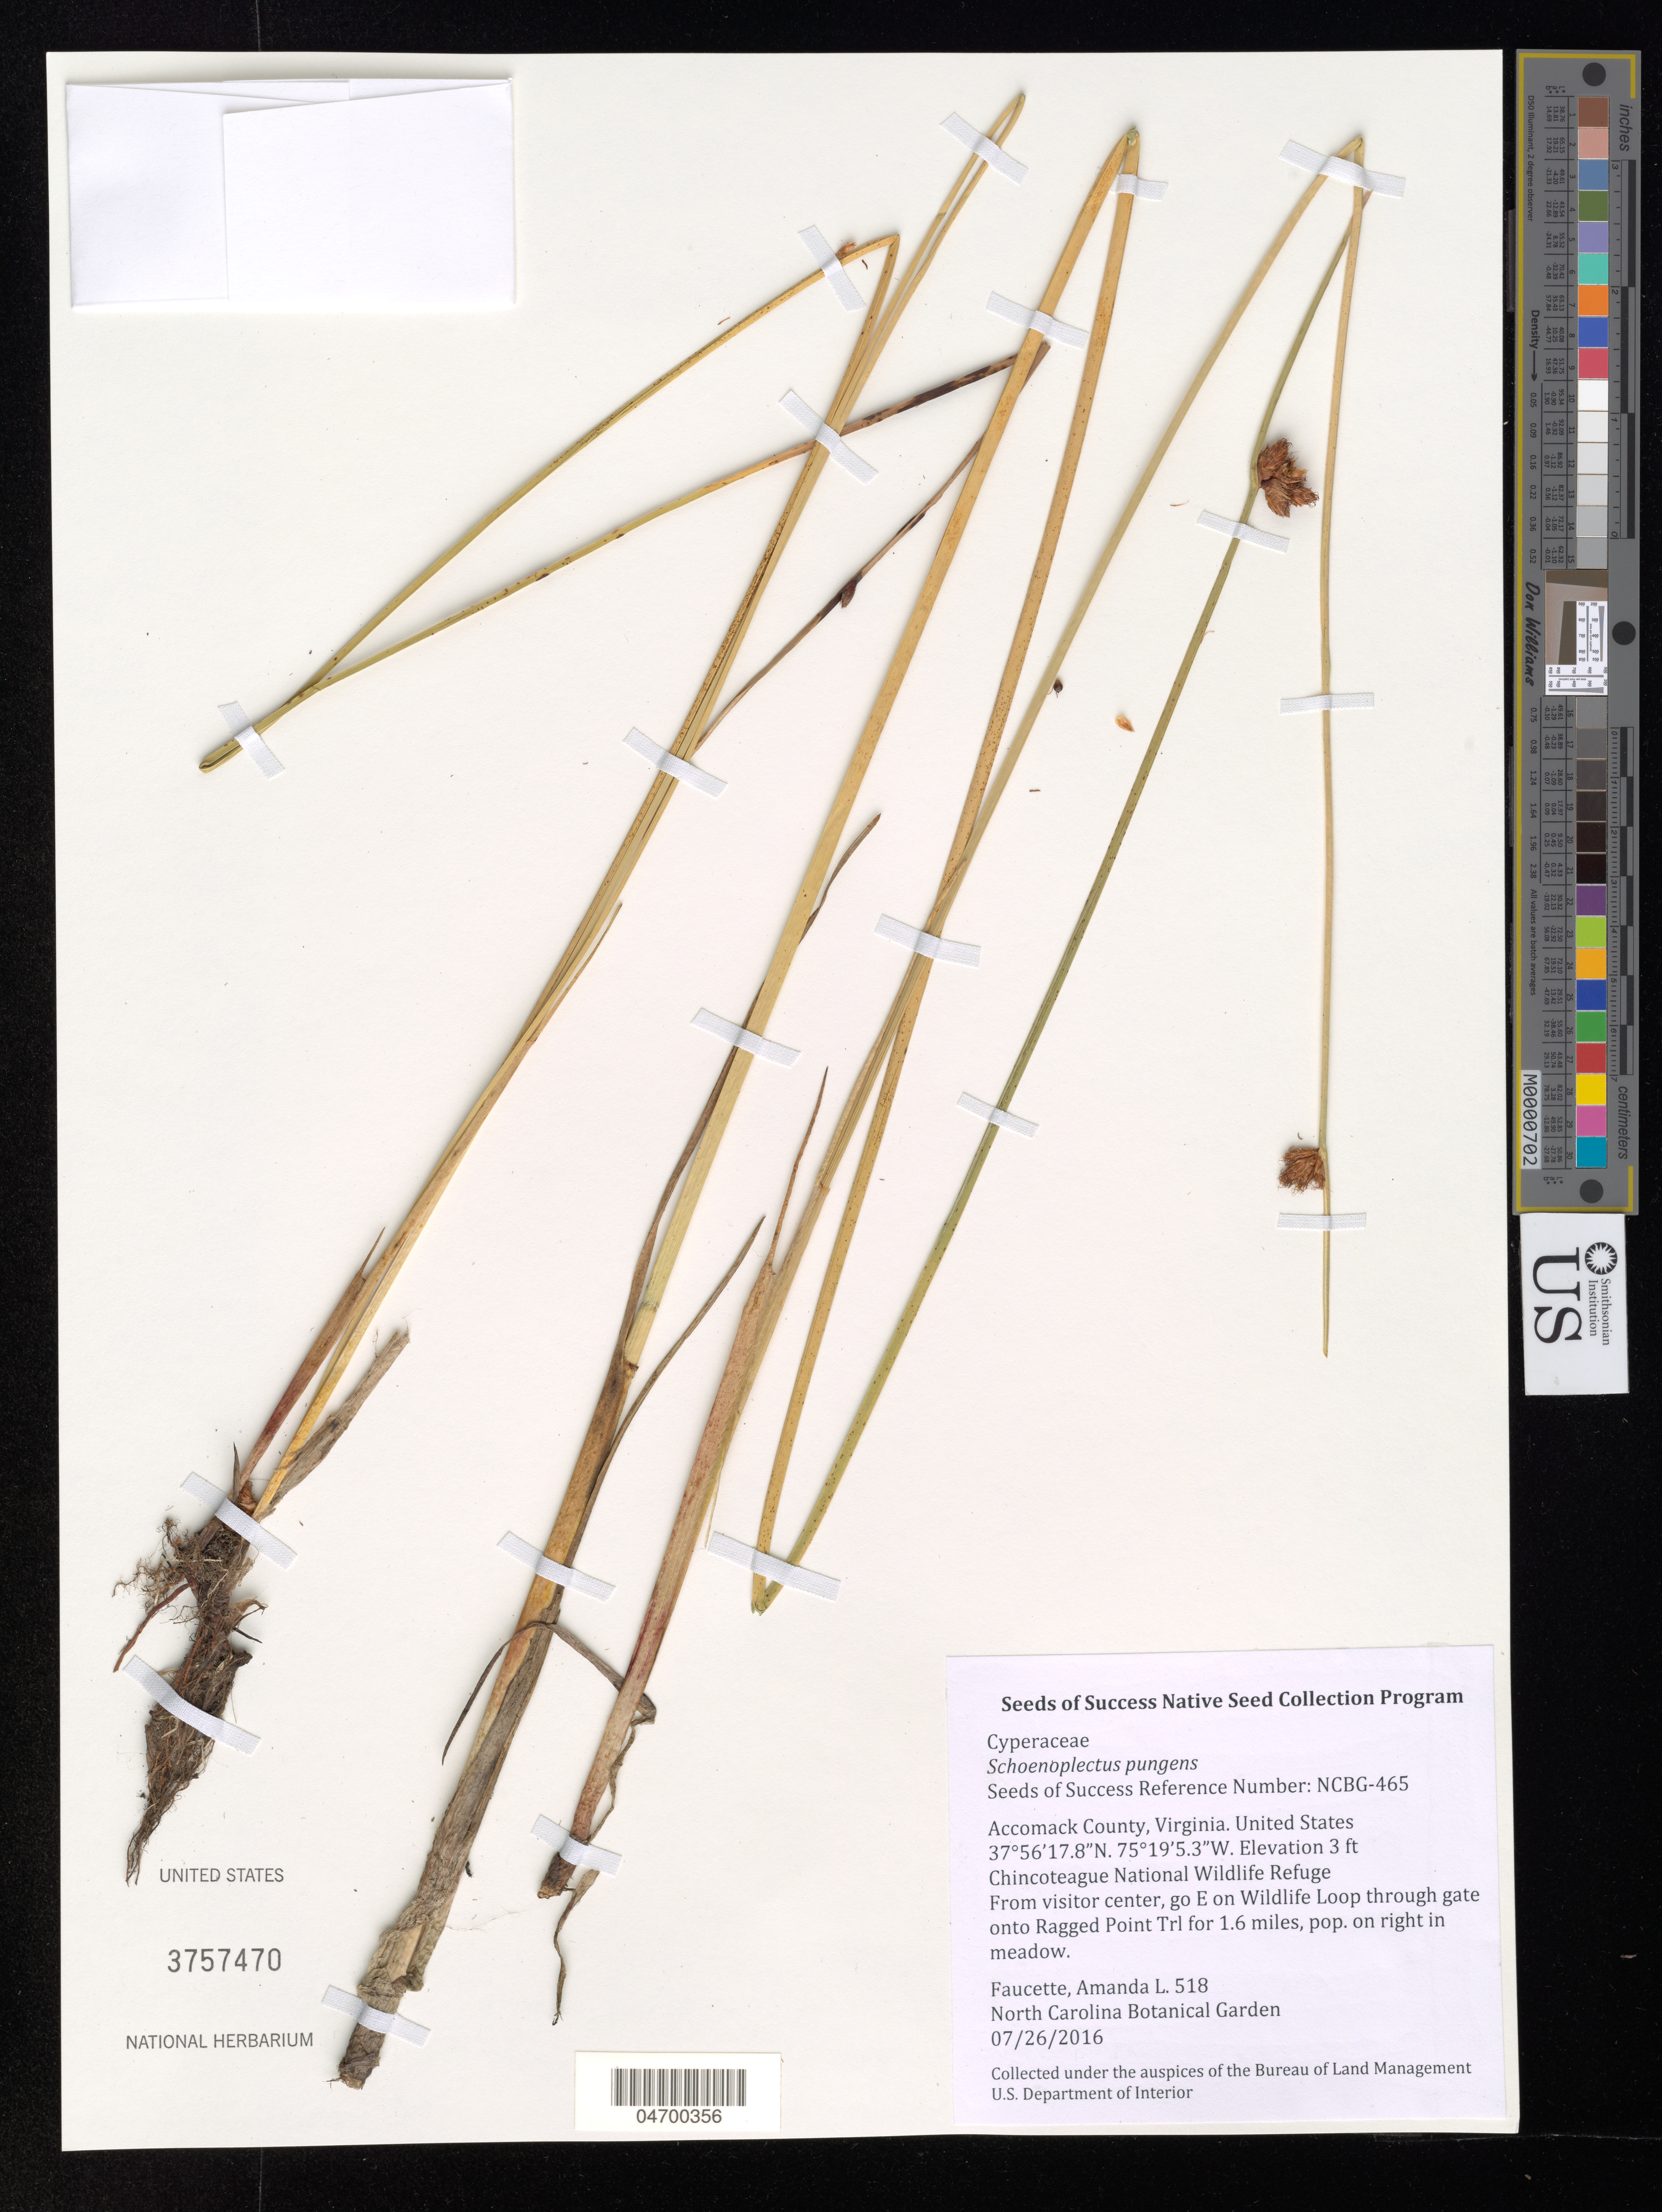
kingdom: Plantae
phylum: Tracheophyta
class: Liliopsida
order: Poales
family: Cyperaceae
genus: Schoenoplectus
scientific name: Schoenoplectus pungens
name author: (Vahl) Palla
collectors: A. Faucette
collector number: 518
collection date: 2016-07-26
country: United States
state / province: Virginia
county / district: Accomack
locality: Chincoteague National Wildlife Loop through gate onto Ragged Point Trl for 1.6 miles.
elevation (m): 1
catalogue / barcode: US 3757470